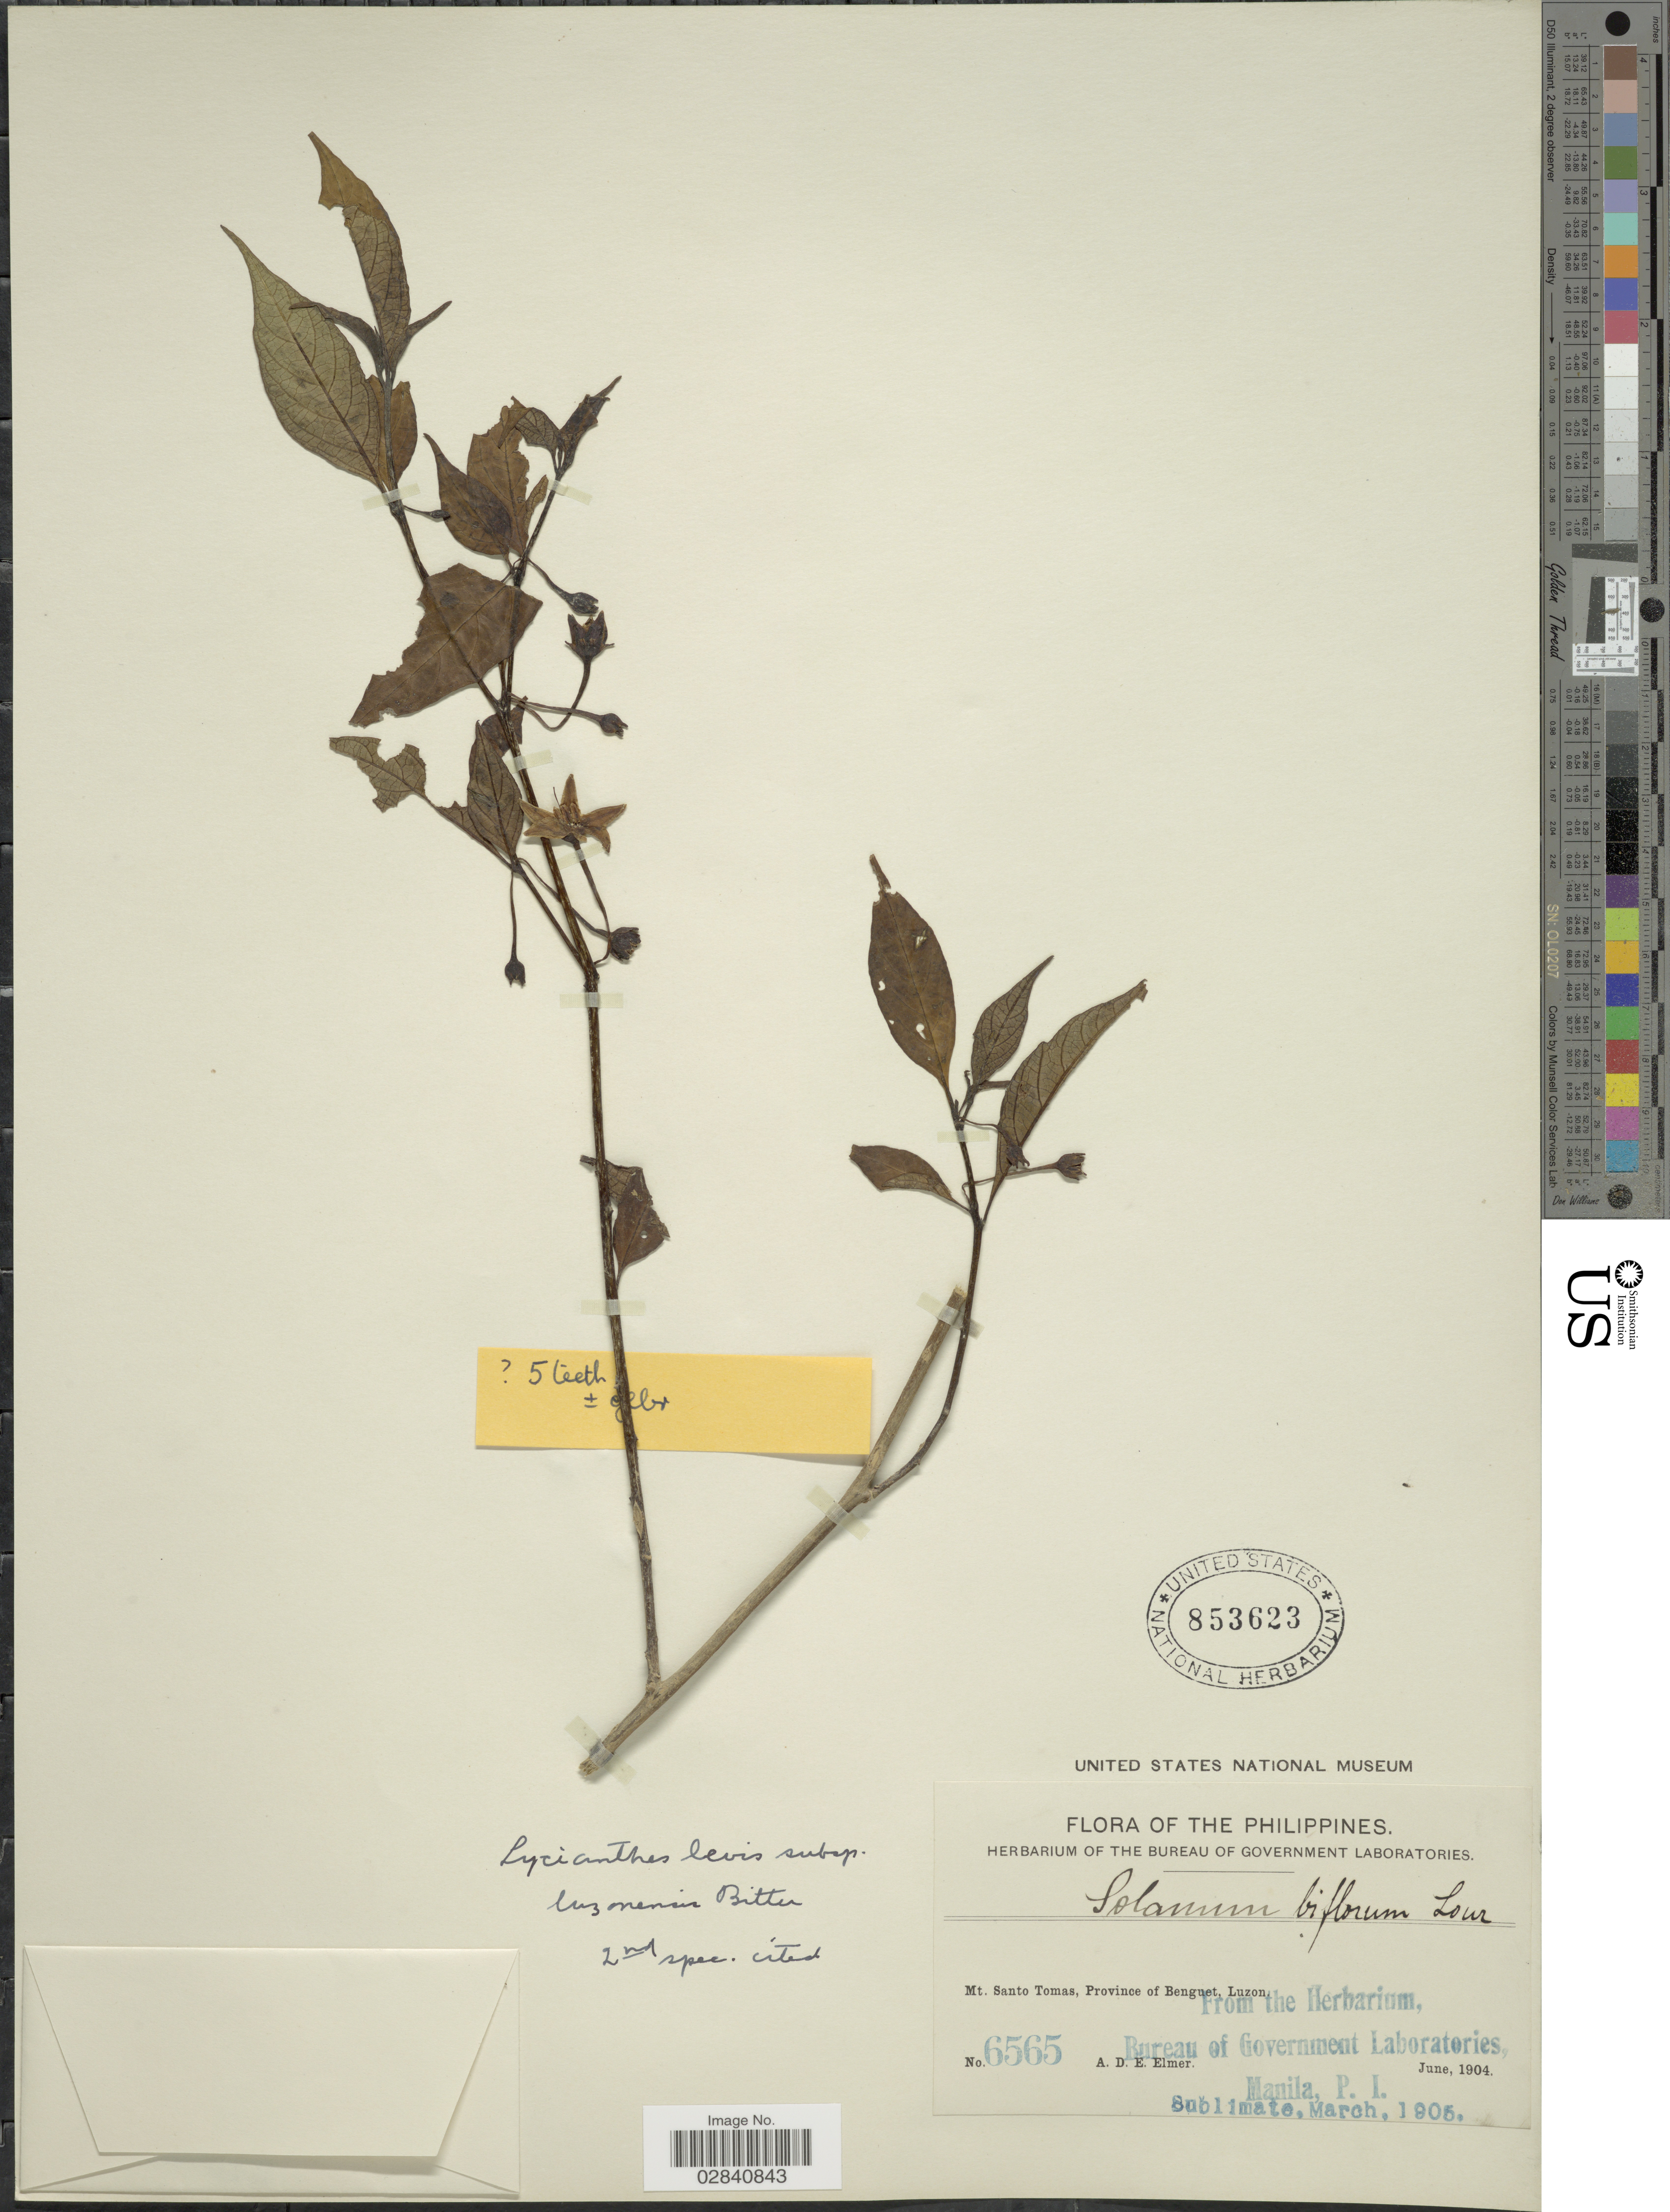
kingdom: Plantae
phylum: Tracheophyta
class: Magnoliopsida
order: Solanales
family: Solanaceae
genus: Lycianthes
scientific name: Lycianthes laevis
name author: (Dunal) Bitter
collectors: A. D. E. Elmer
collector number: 6565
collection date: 1904-06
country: Philippines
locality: Mt. Santo Tomas, Province of Benguet, Luzon.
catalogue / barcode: US 853623